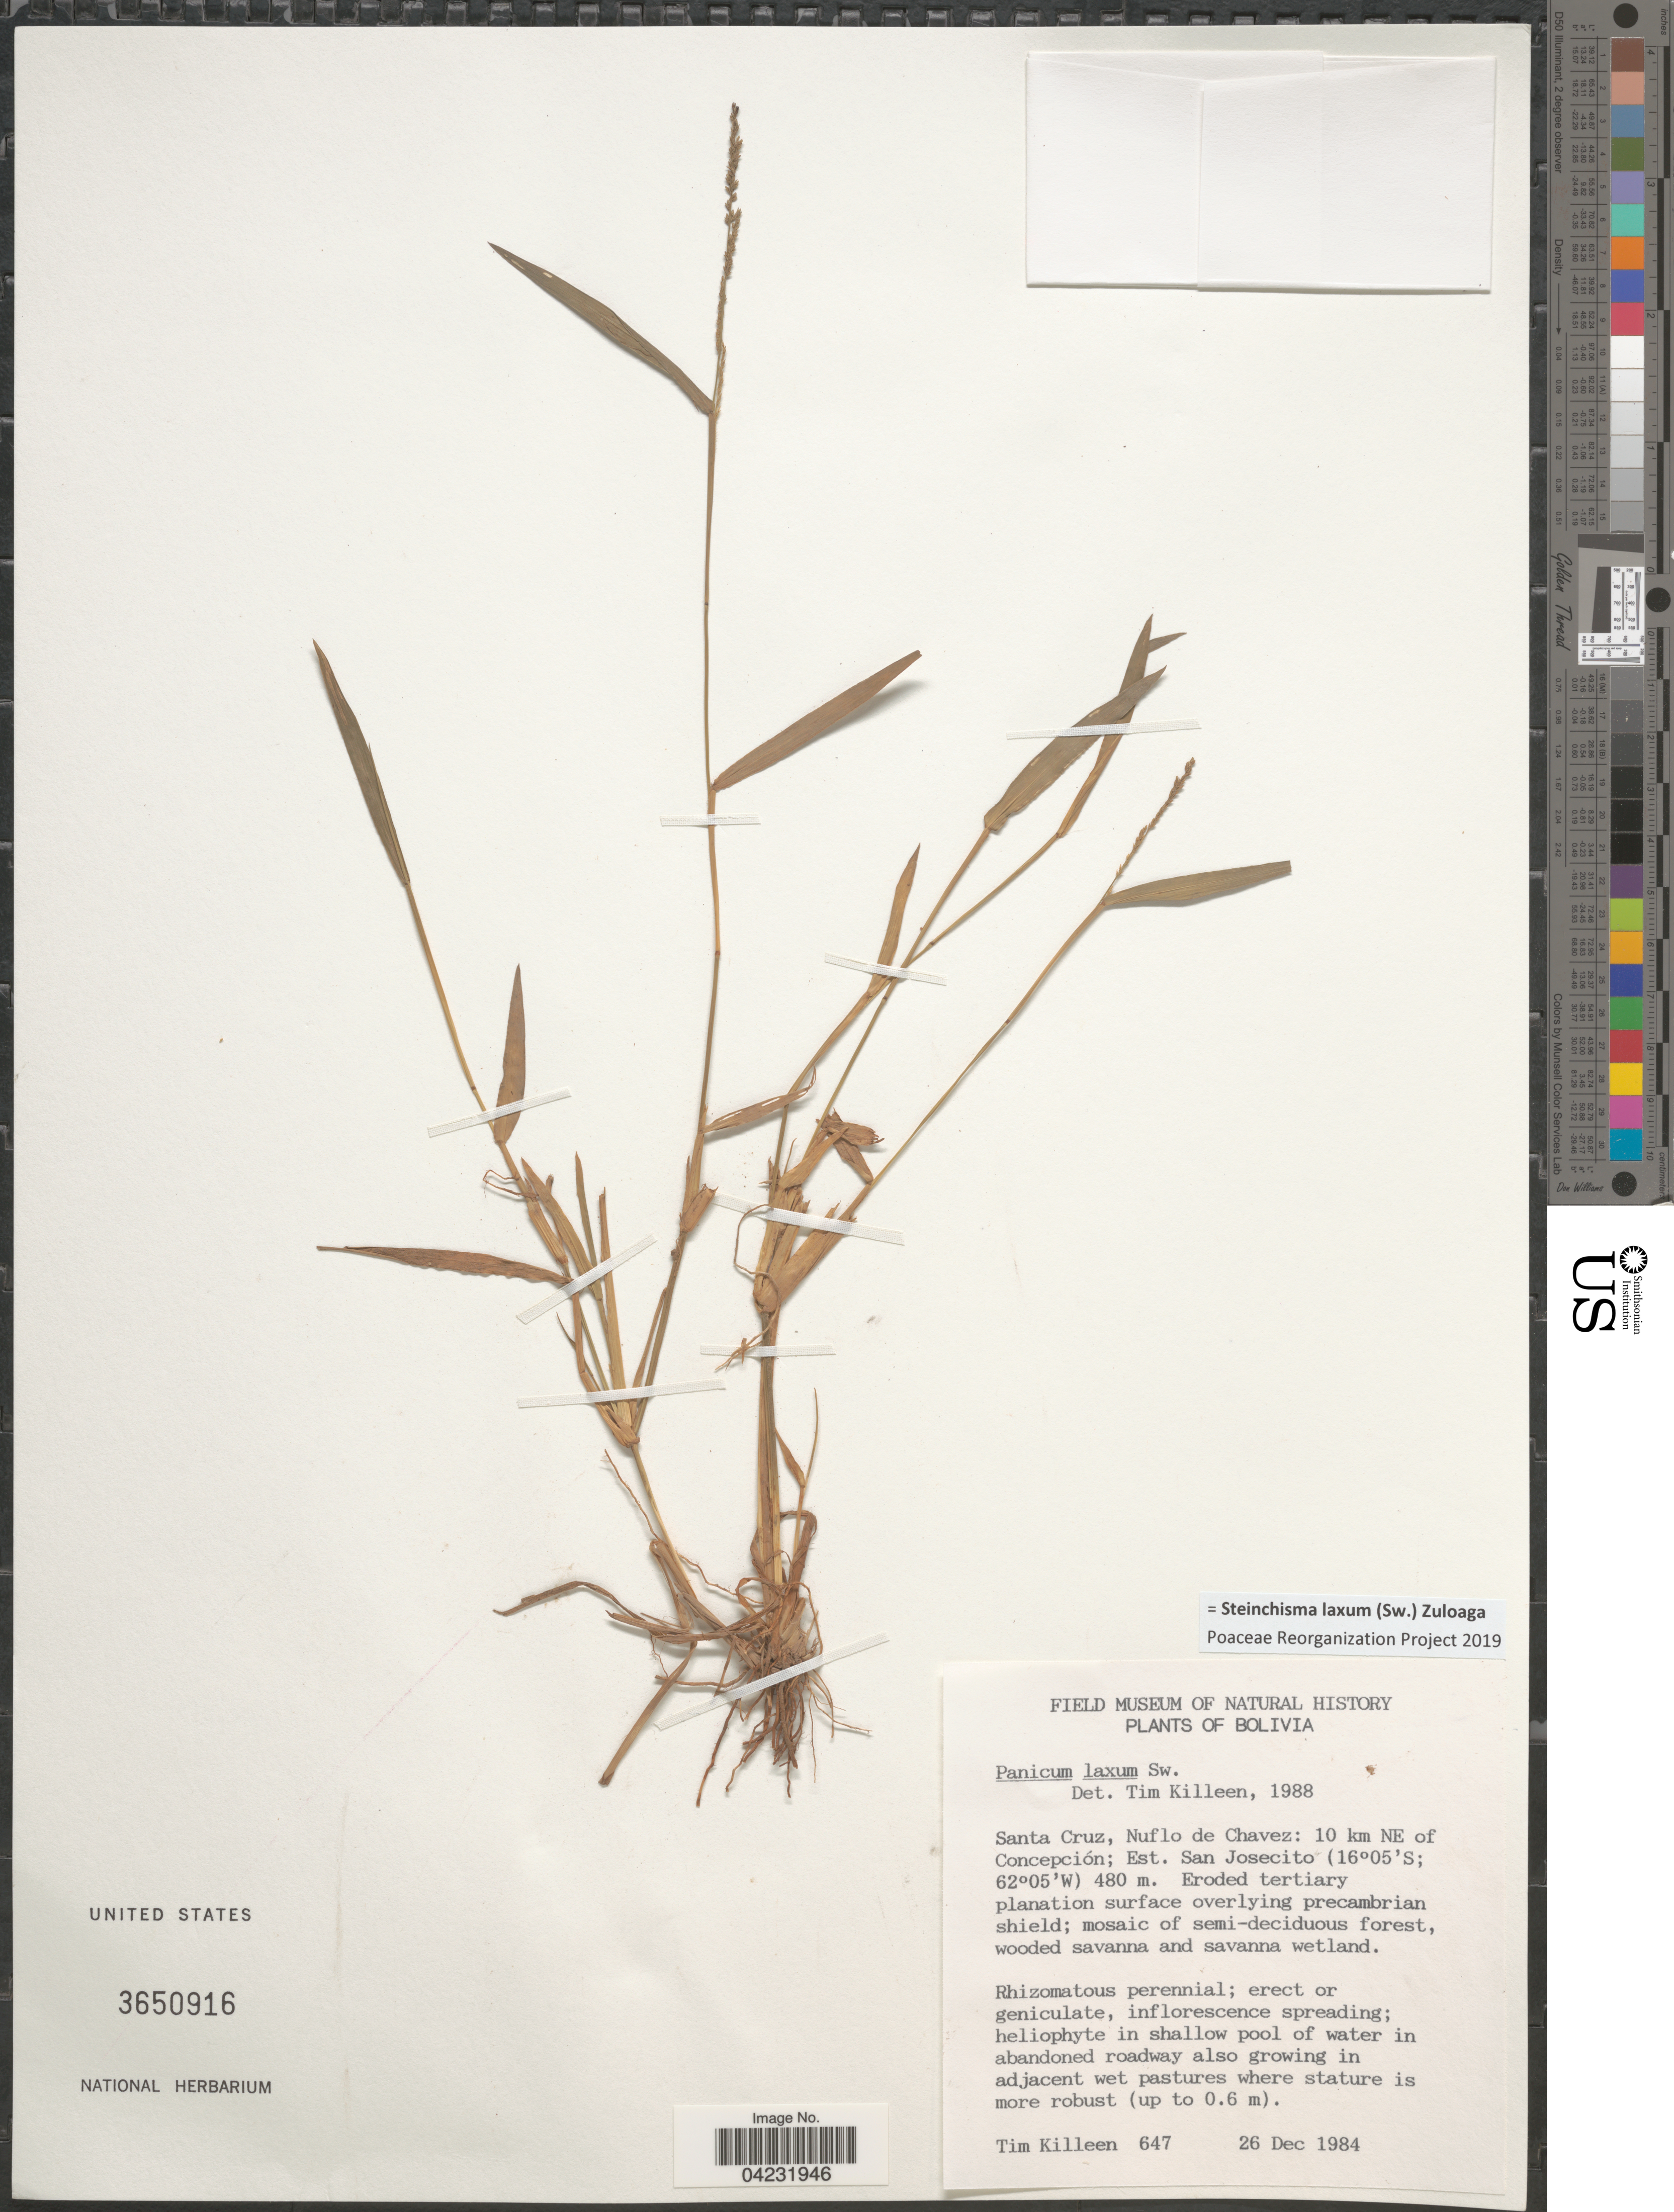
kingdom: Plantae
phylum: Tracheophyta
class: Liliopsida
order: Poales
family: Poaceae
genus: Steinchisma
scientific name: Steinchisma laxum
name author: (Sw.) Zuloaga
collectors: T. J. Killeen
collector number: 647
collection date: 1984-12-26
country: Bolivia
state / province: Santa Cruz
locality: Nuflo de Chavez: 10 km NE of Concepción; Est. San Josecito.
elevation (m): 480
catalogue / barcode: US 3650916